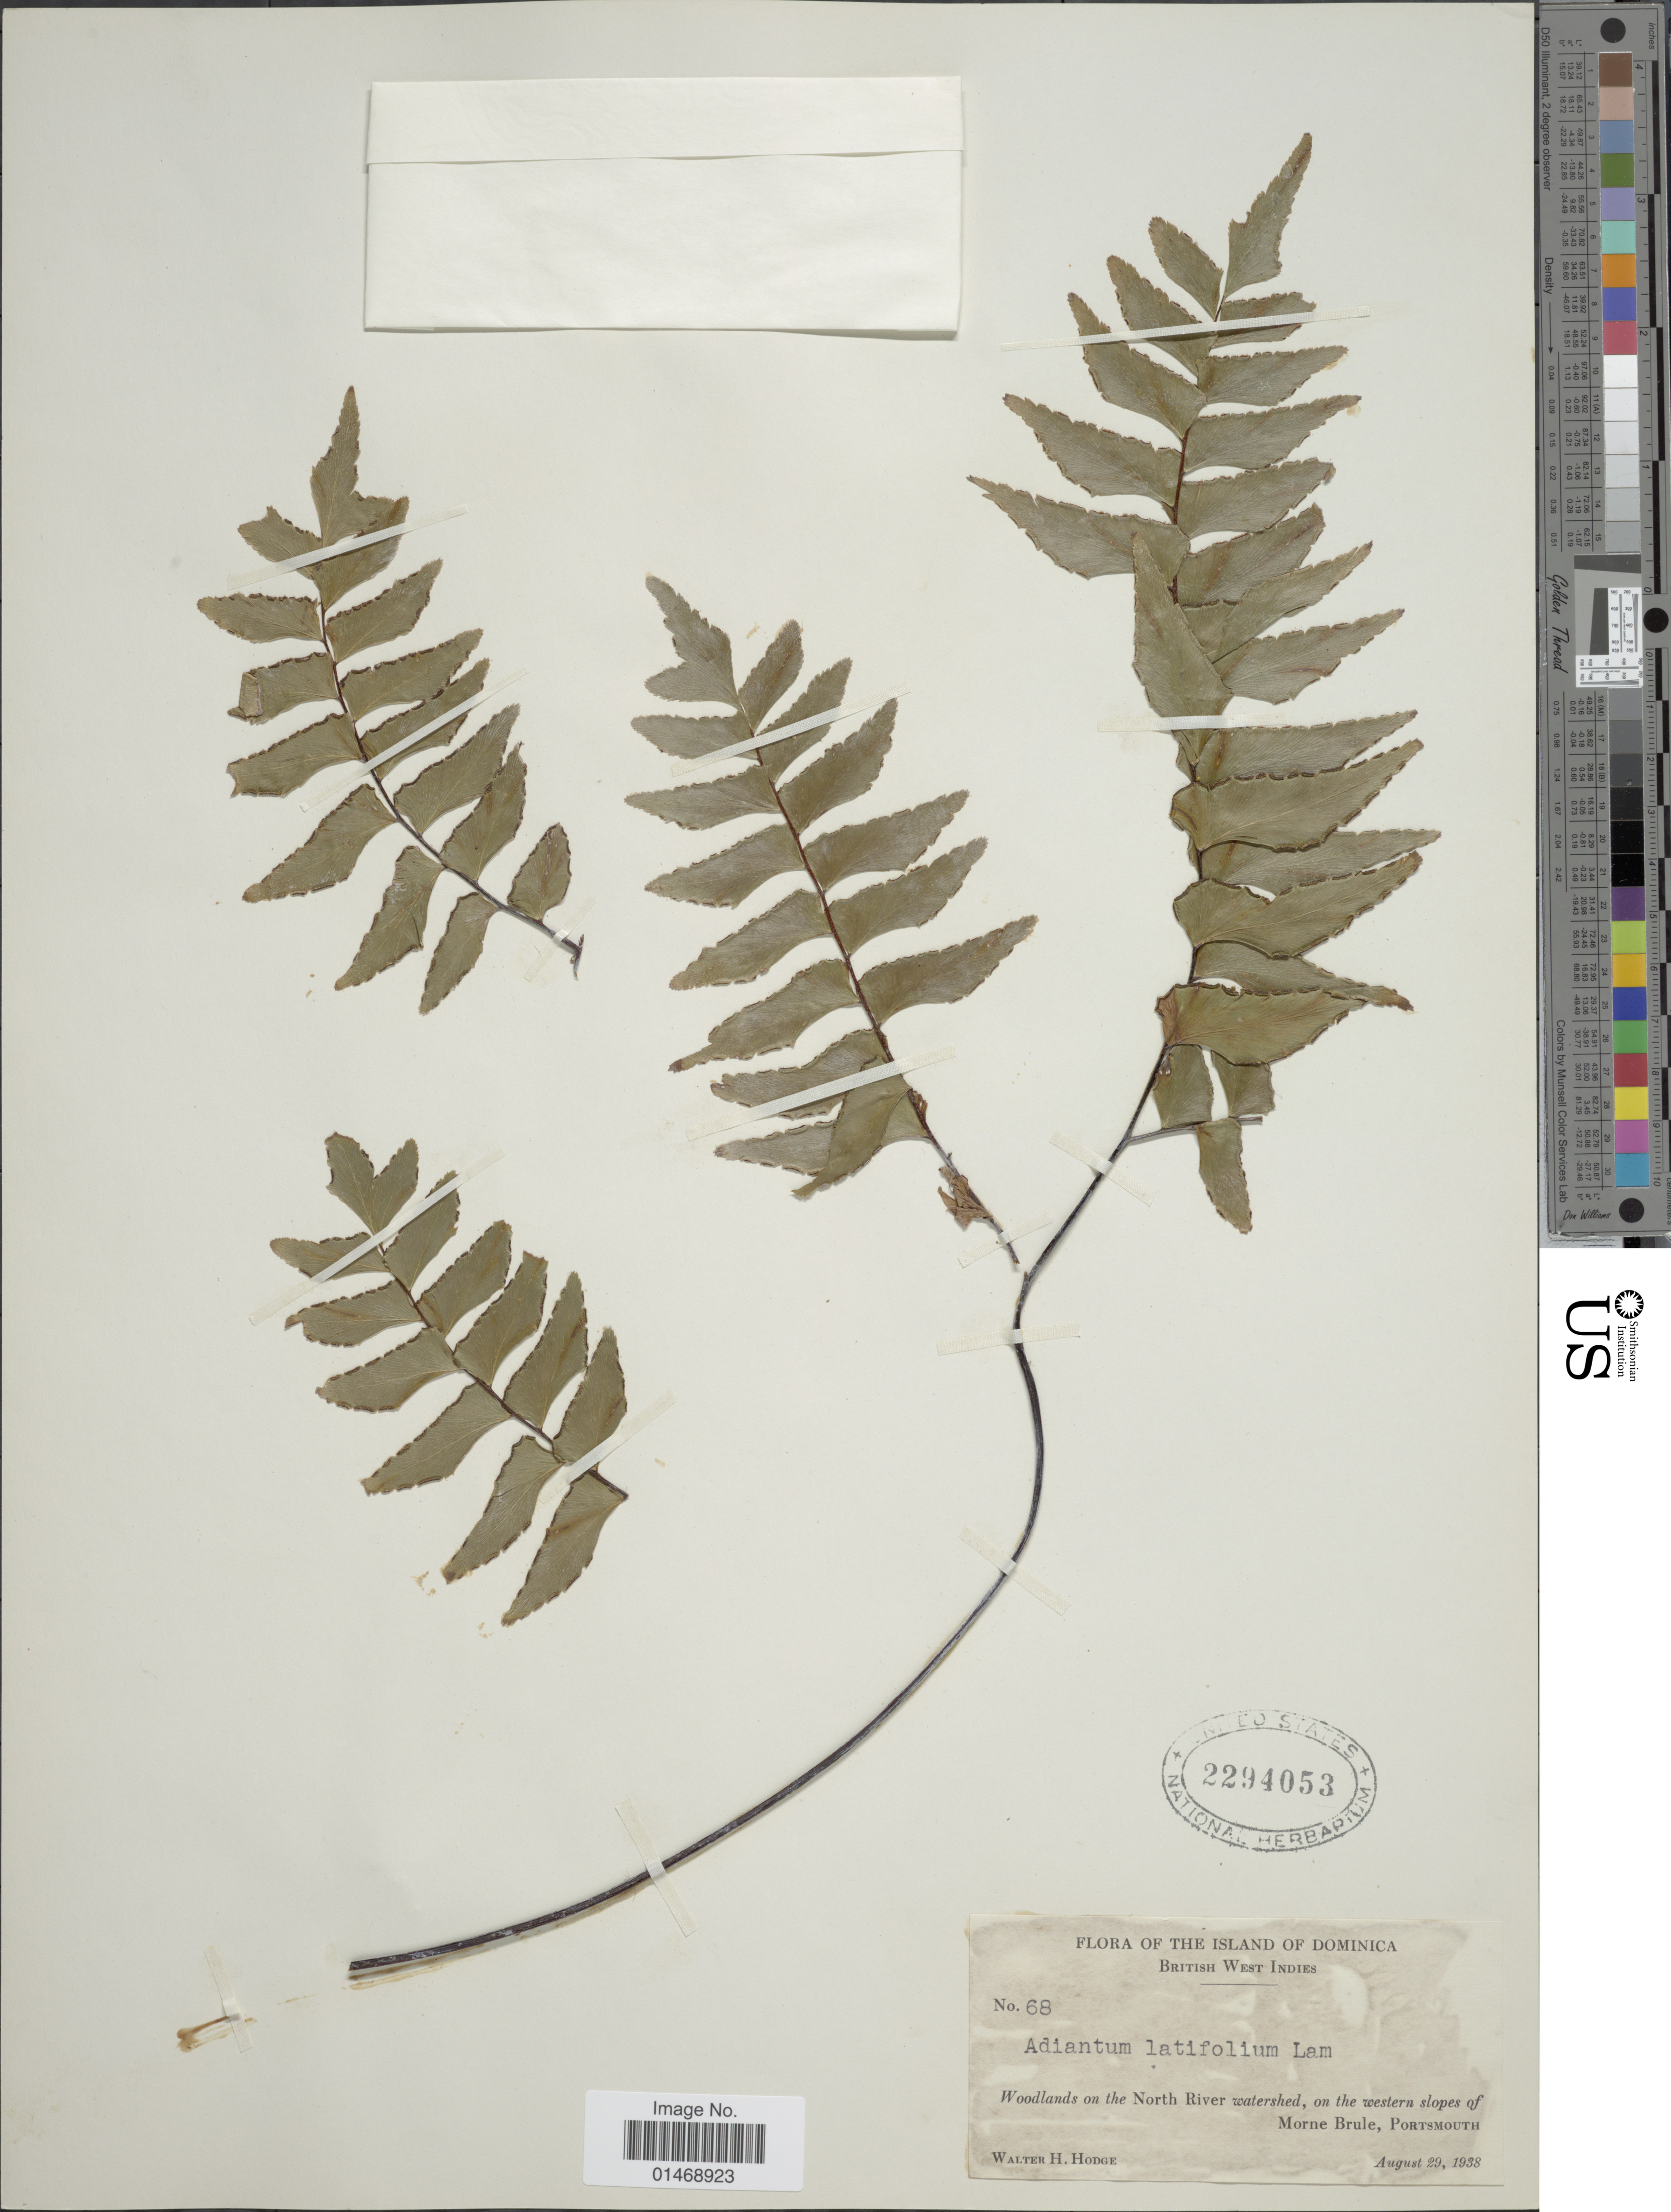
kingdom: Plantae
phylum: Tracheophyta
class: Polypodiopsida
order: Polypodiales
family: Pteridaceae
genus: Adiantum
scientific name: Adiantum latifolium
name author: Lam.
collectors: W. Hodge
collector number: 68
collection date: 1938-08-29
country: Dominica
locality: The Island of Dominca, British West Indies, Woodlands on the North River watershed, on the western slopes of Morne Brule, Portsmouth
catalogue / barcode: US 2294053